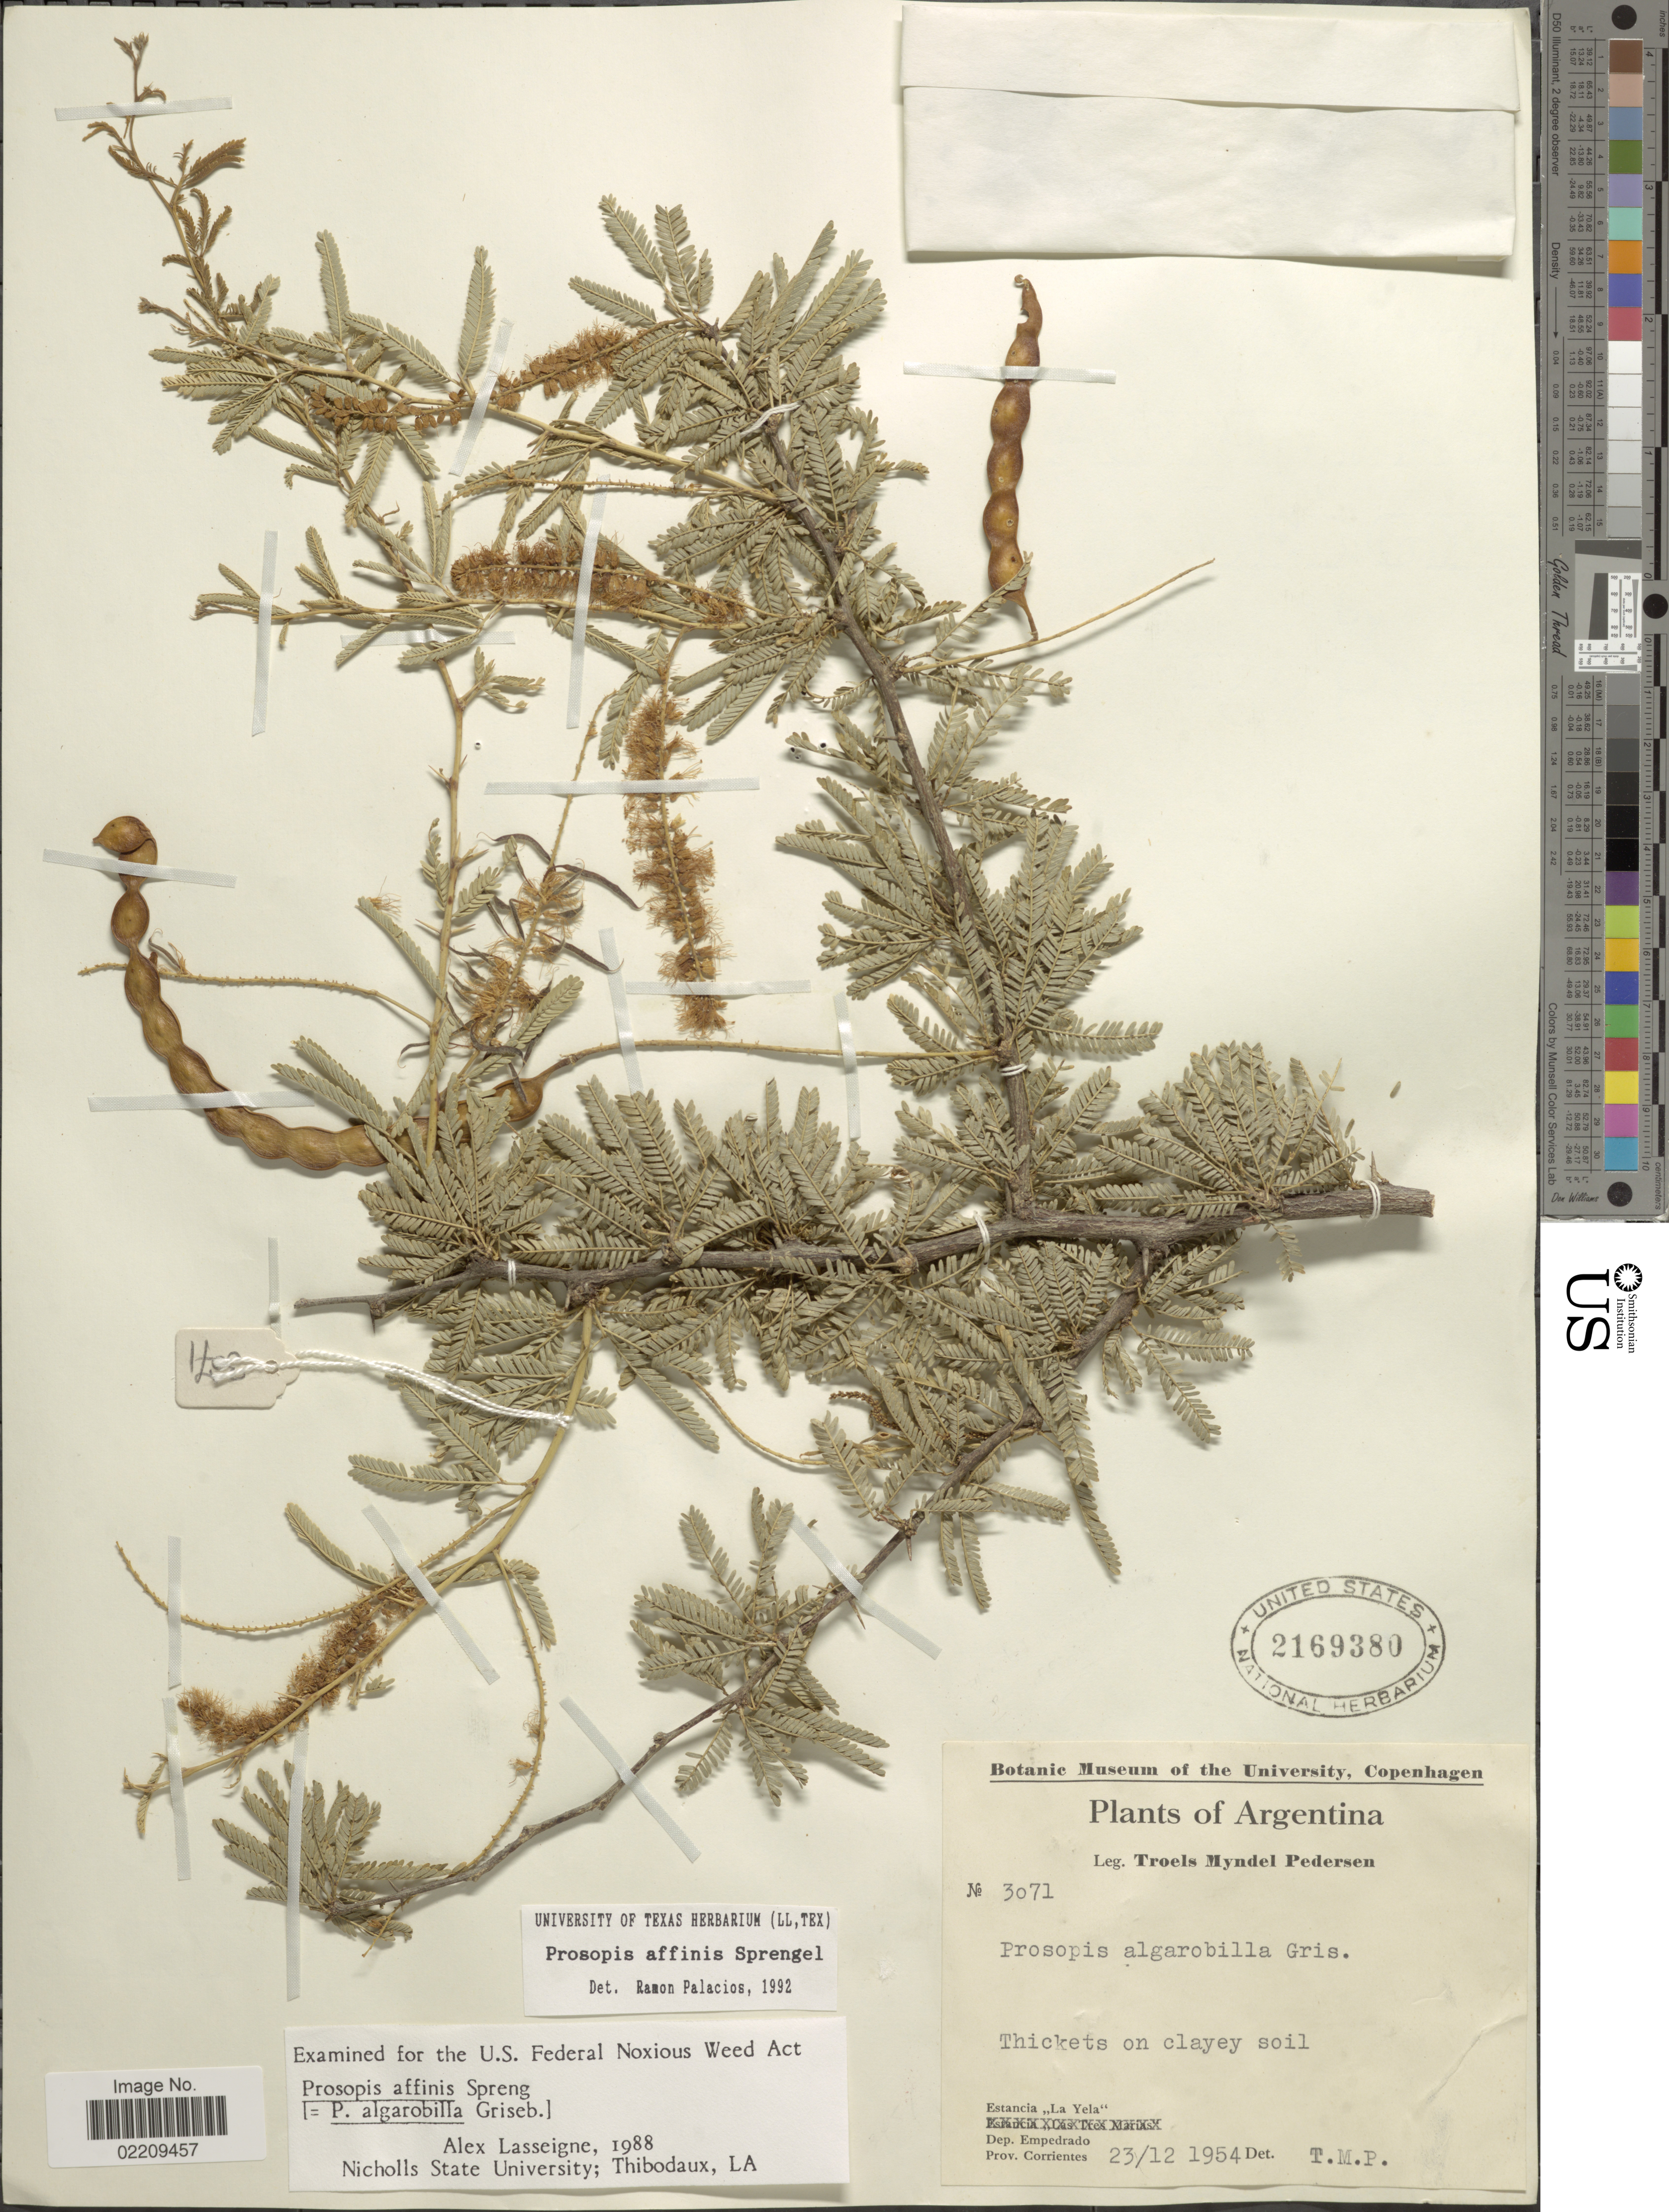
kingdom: Plantae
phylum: Tracheophyta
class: Magnoliopsida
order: Fabales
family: Fabaceae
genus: Neltuma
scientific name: Neltuma affinis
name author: (Spreng.) C. E. Hughes & G.P. Lewis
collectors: T. Pederson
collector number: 3071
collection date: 1954-12-23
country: Argentina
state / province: Corrientes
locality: Estancia "La Yela", Dep. Empedrado.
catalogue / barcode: US 2169380